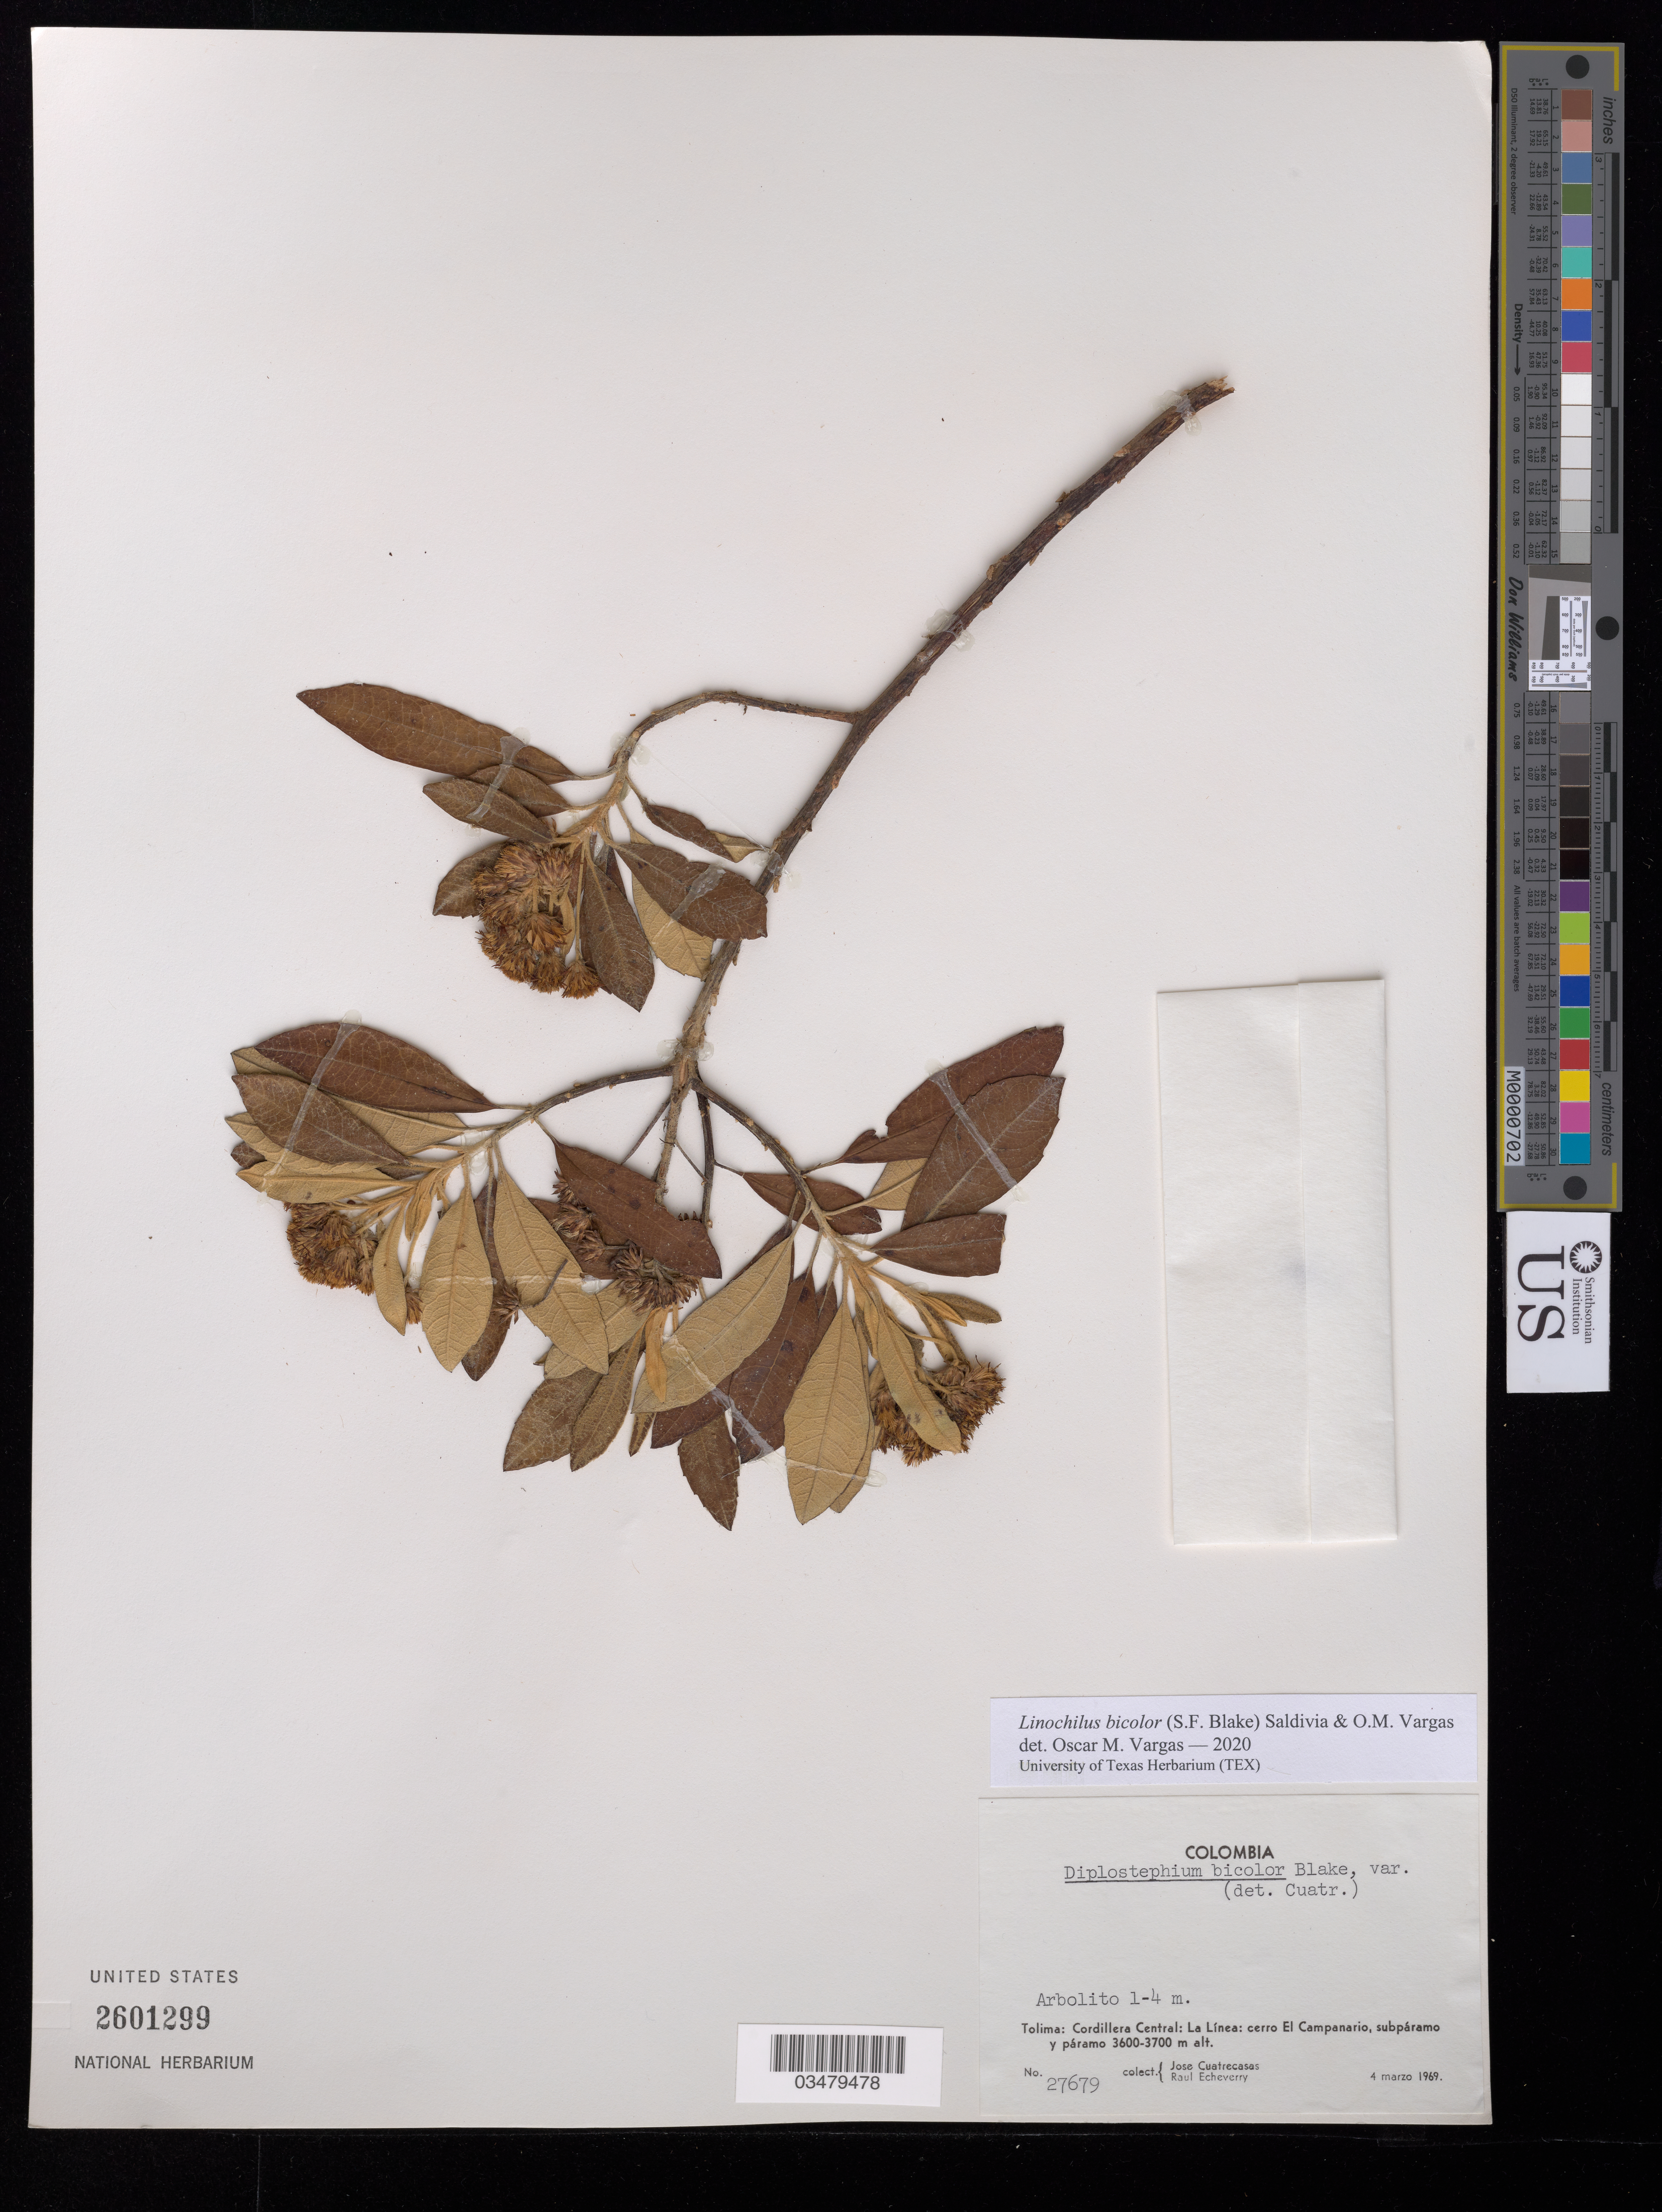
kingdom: Plantae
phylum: Tracheophyta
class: Magnoliopsida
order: Asterales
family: Asteraceae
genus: Linochilus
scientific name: Linochilus bicolor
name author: (S.F. Blake) Saldivia & O.M. Vargas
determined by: Vargas, Oscar M.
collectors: J. Cuatrecasas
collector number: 27679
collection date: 1969-03-04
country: Colombia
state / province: Tolima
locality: Cordillera Central, la Linca, Cerro el Campanario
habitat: Subparamo y paramo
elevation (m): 3600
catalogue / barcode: US 2601299